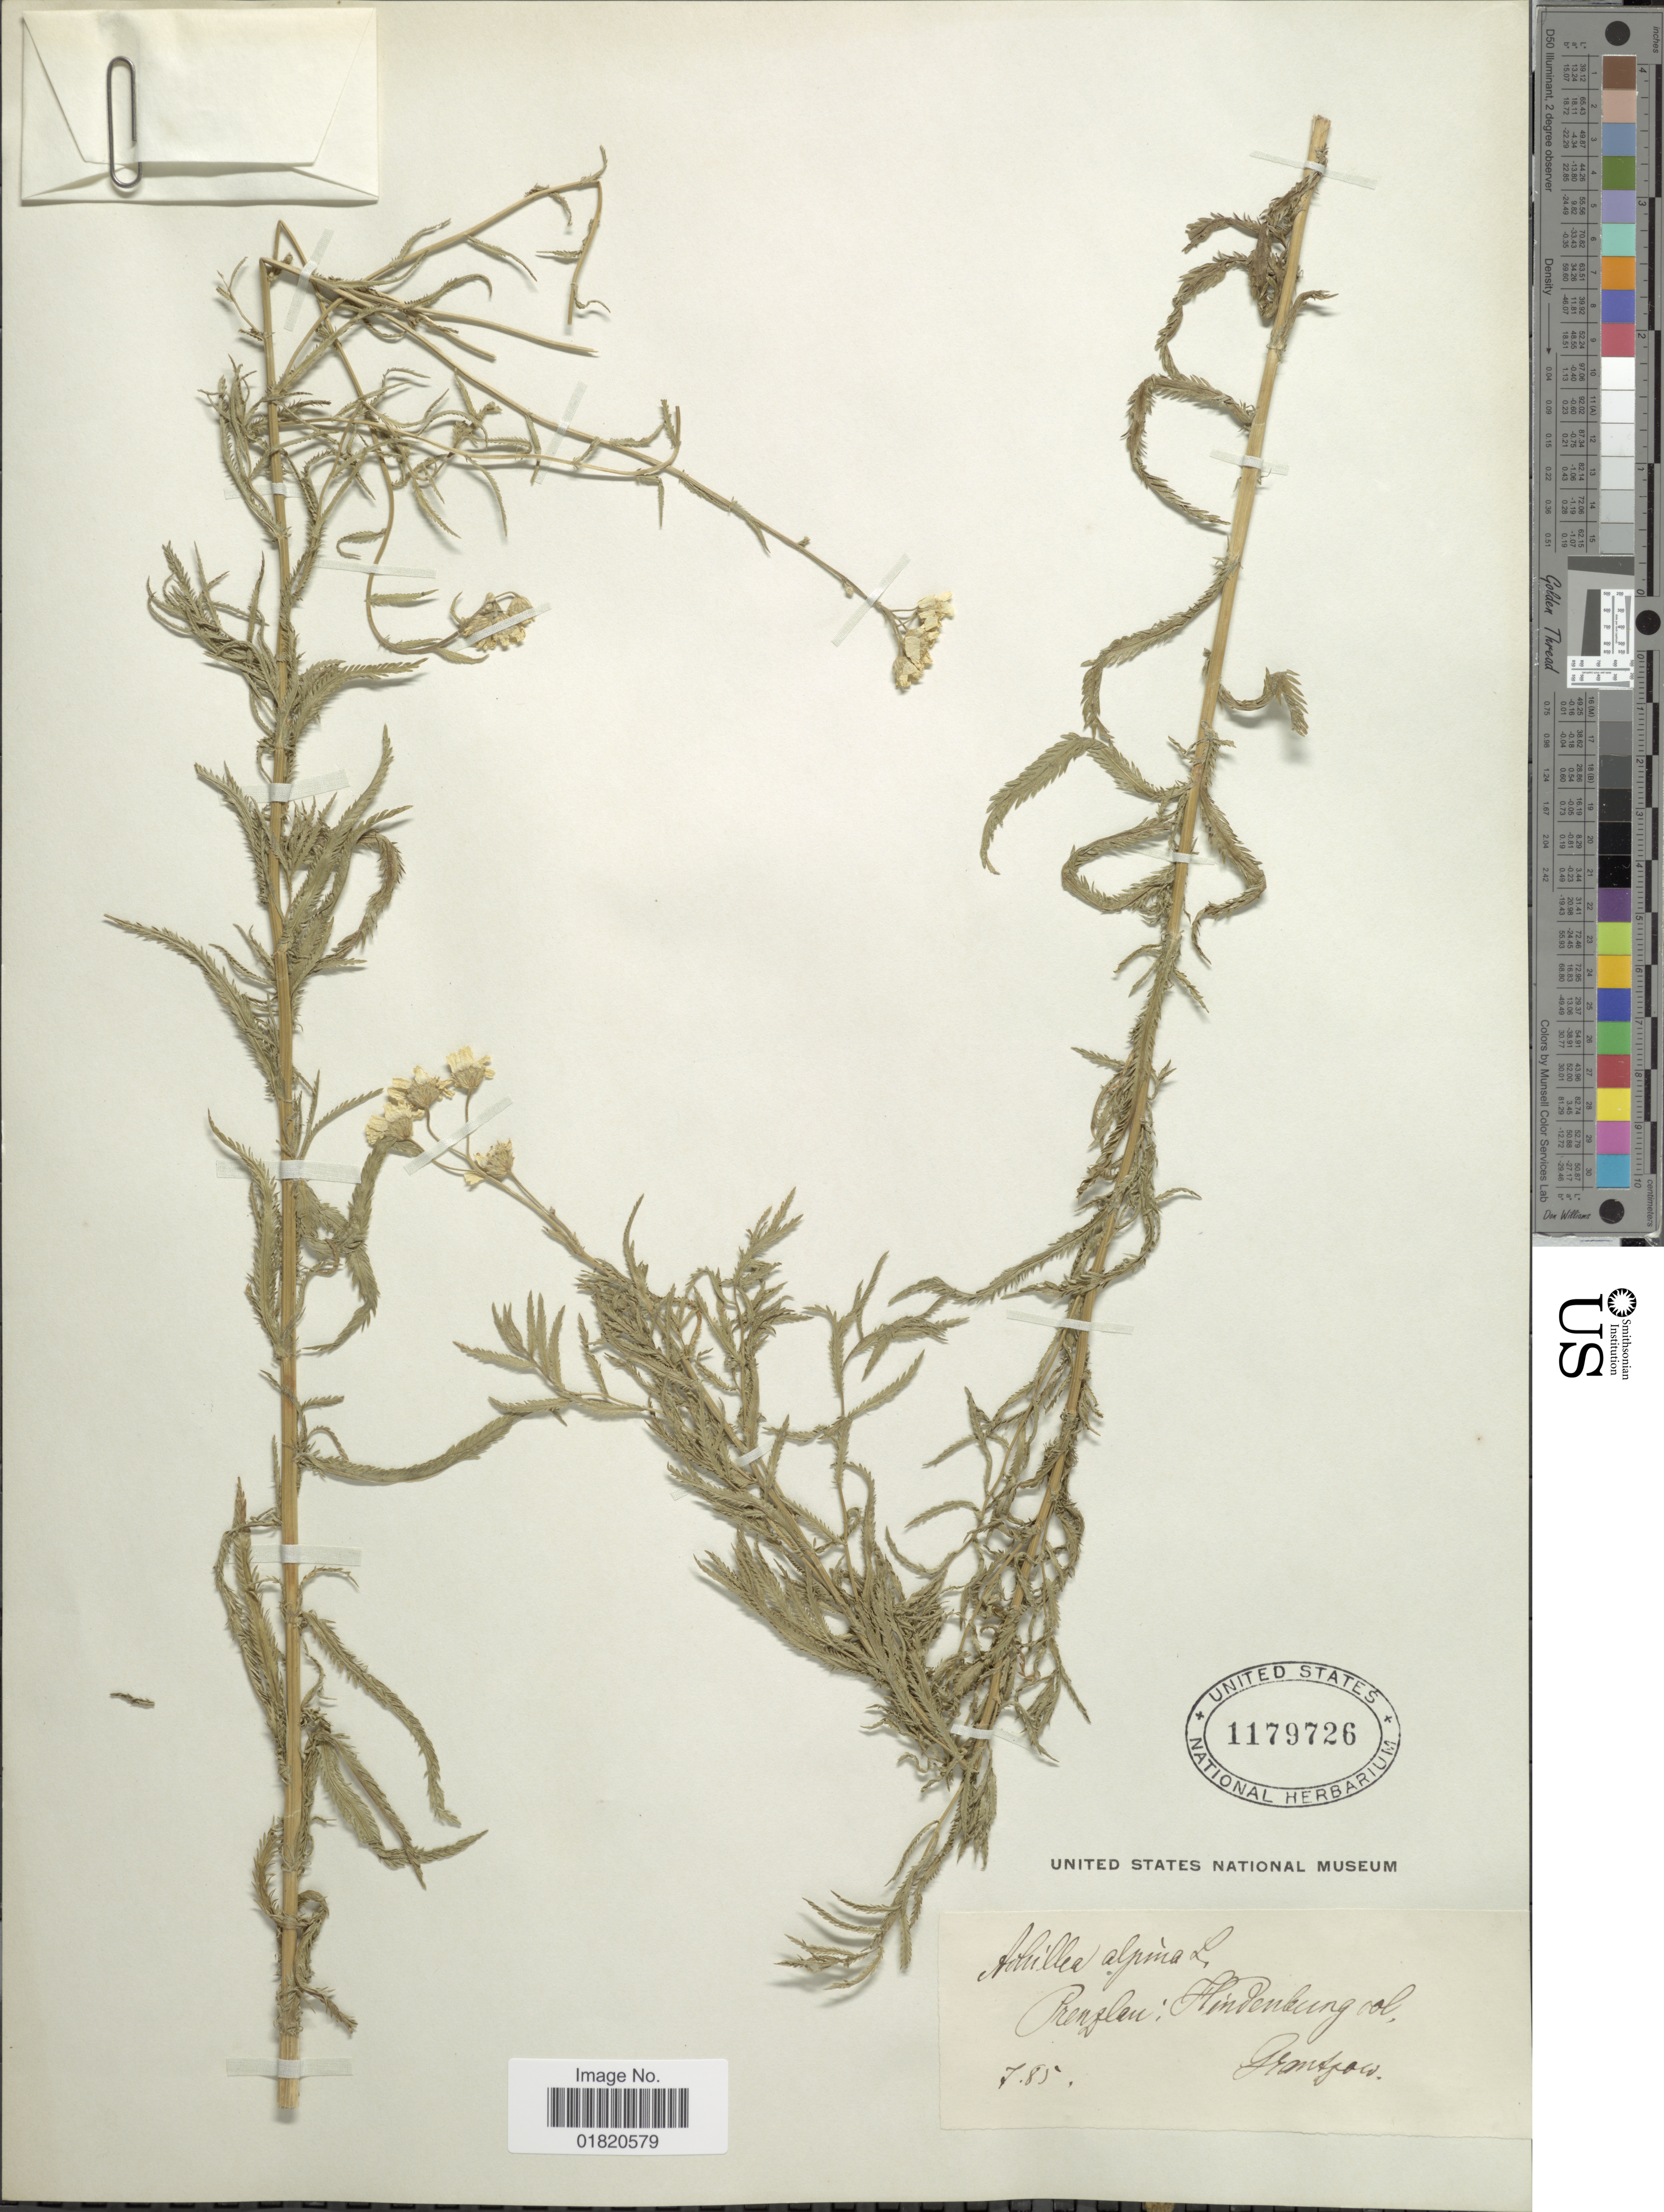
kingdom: Plantae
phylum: Tracheophyta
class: Magnoliopsida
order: Asterales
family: Asteraceae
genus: Achillea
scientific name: Achillea alpina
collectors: Grantzow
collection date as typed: Transcribed d/m/y: /7/85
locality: Prenzlau; Hindenkung [interpreted]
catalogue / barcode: US 1179726